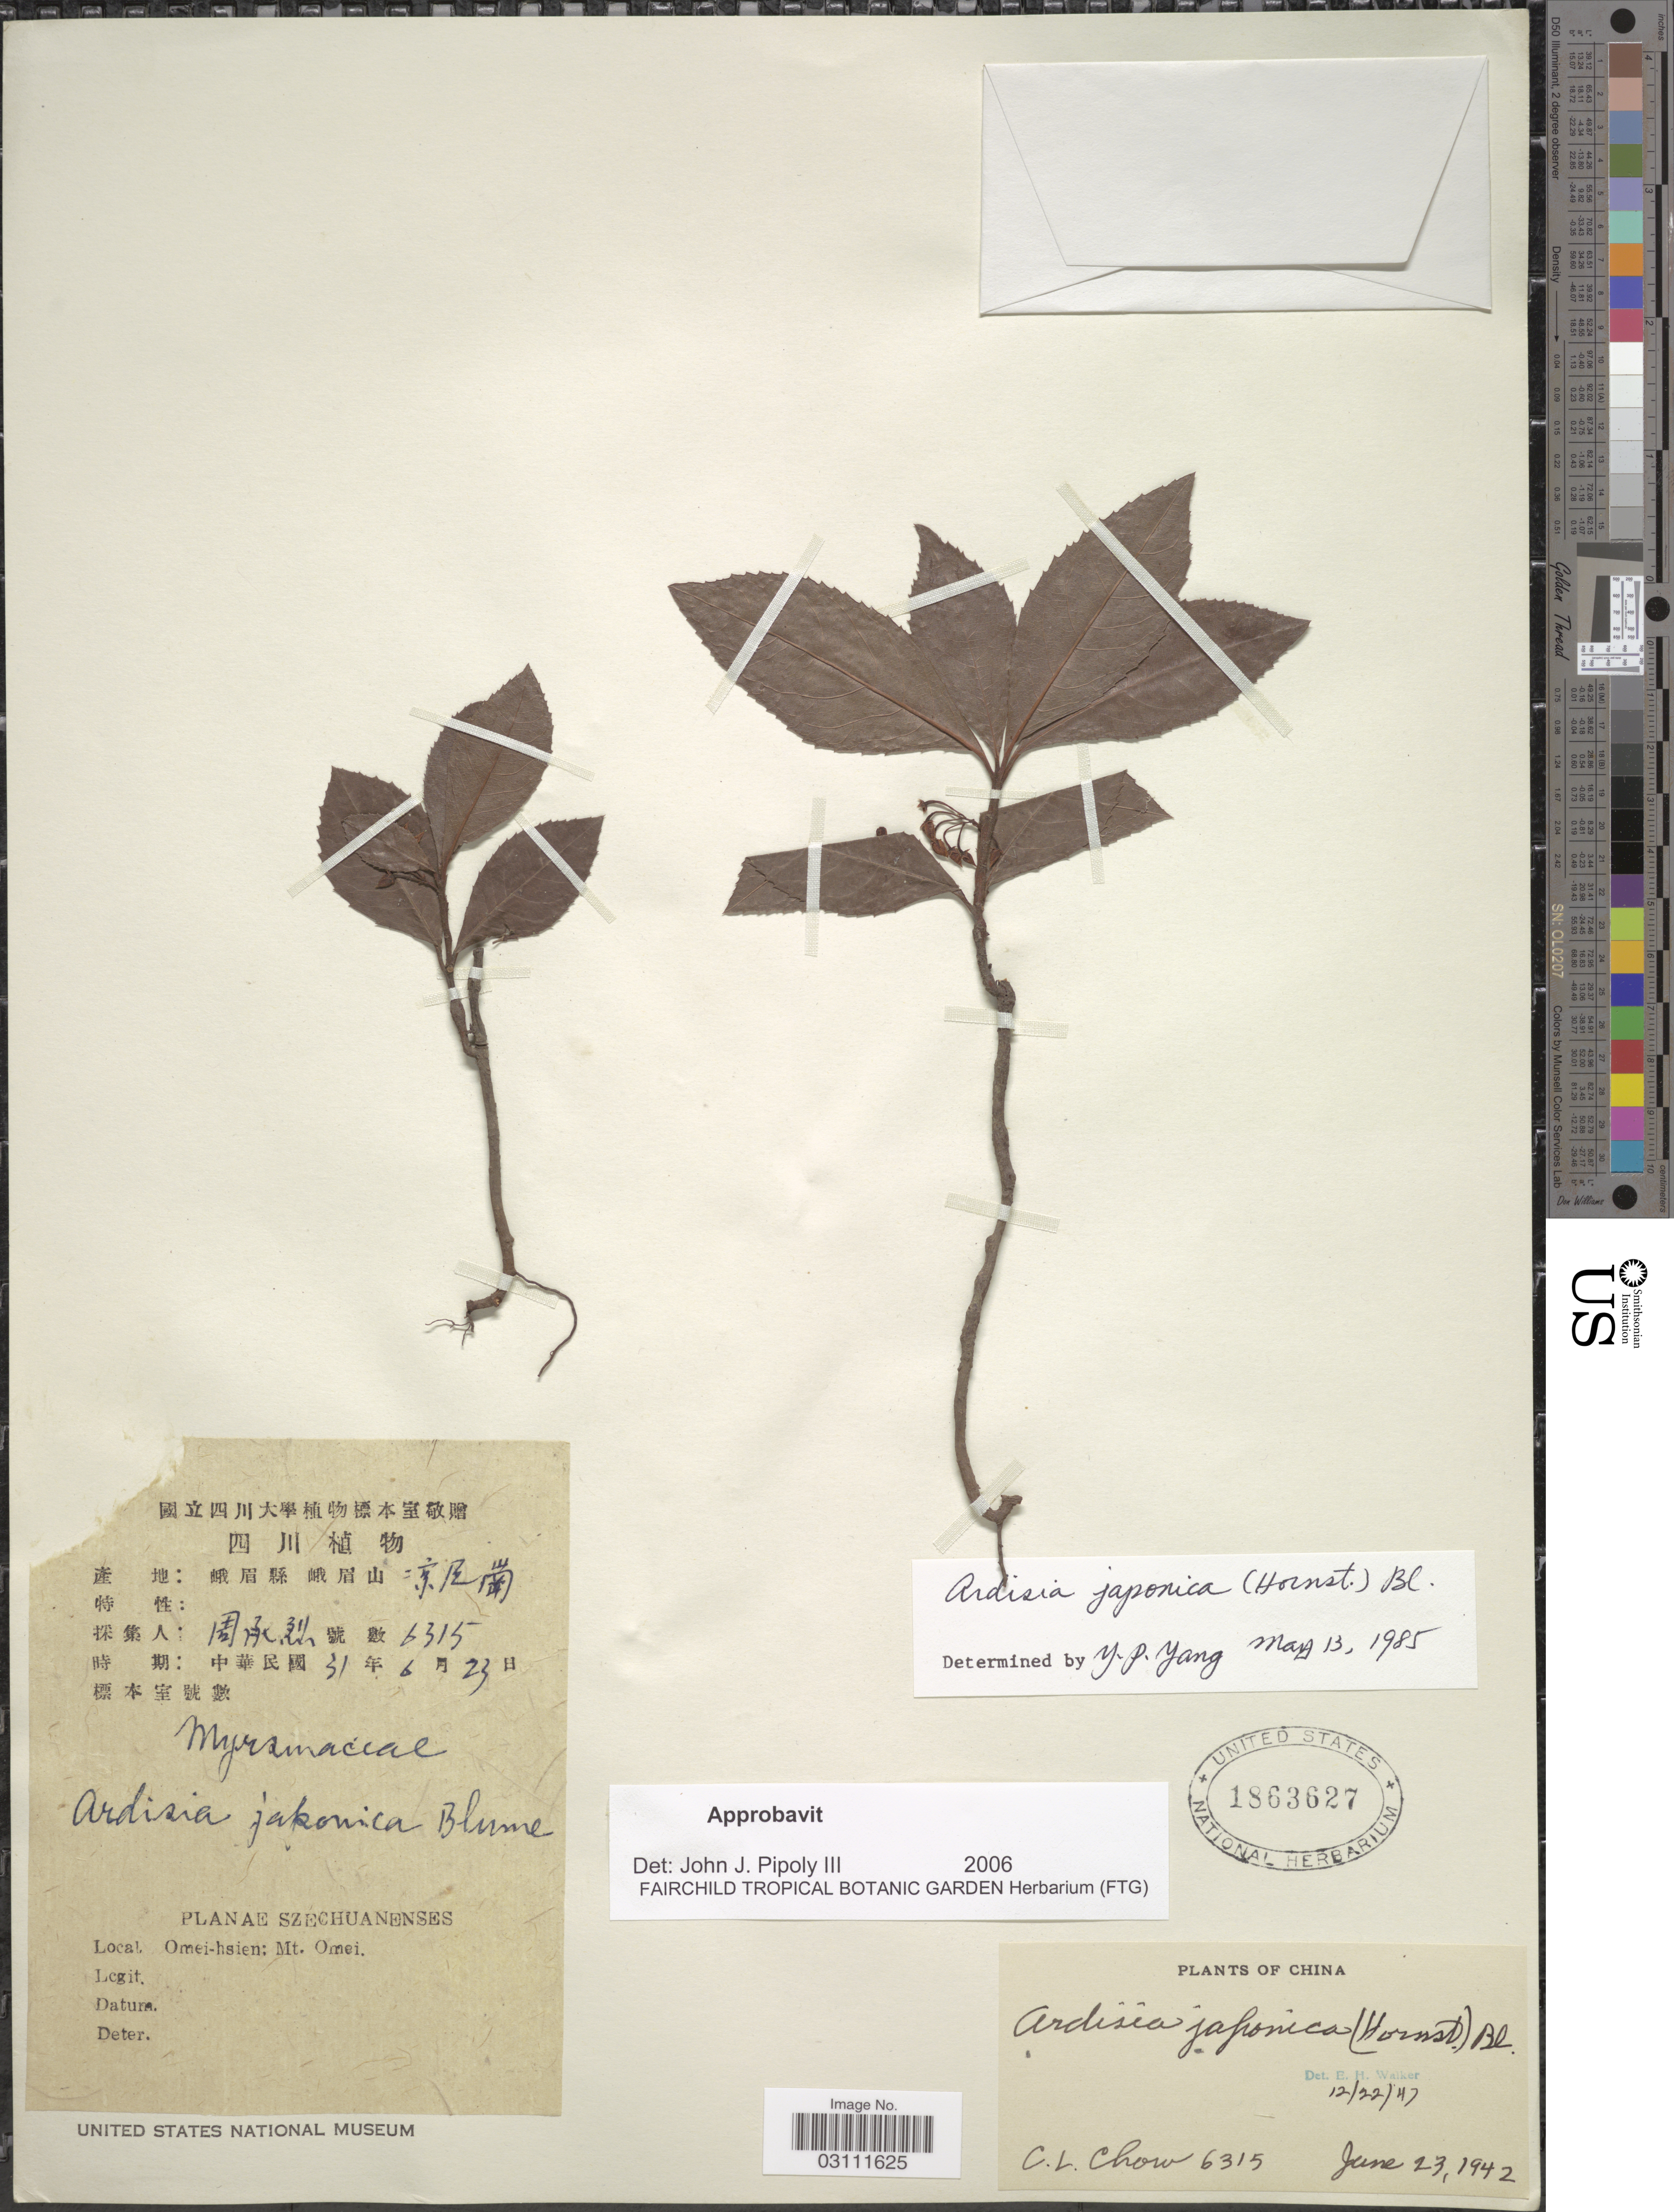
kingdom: Plantae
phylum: Tracheophyta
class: Magnoliopsida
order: Ericales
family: Primulaceae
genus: Ardisia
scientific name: Ardisia japonica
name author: (Thunb.) Blume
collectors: C. Chow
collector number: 6315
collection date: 1942-06-23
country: China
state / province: Sichuan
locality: Szechuanenses, Omei-hsien: Mt. Omei.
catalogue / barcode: US 1863627